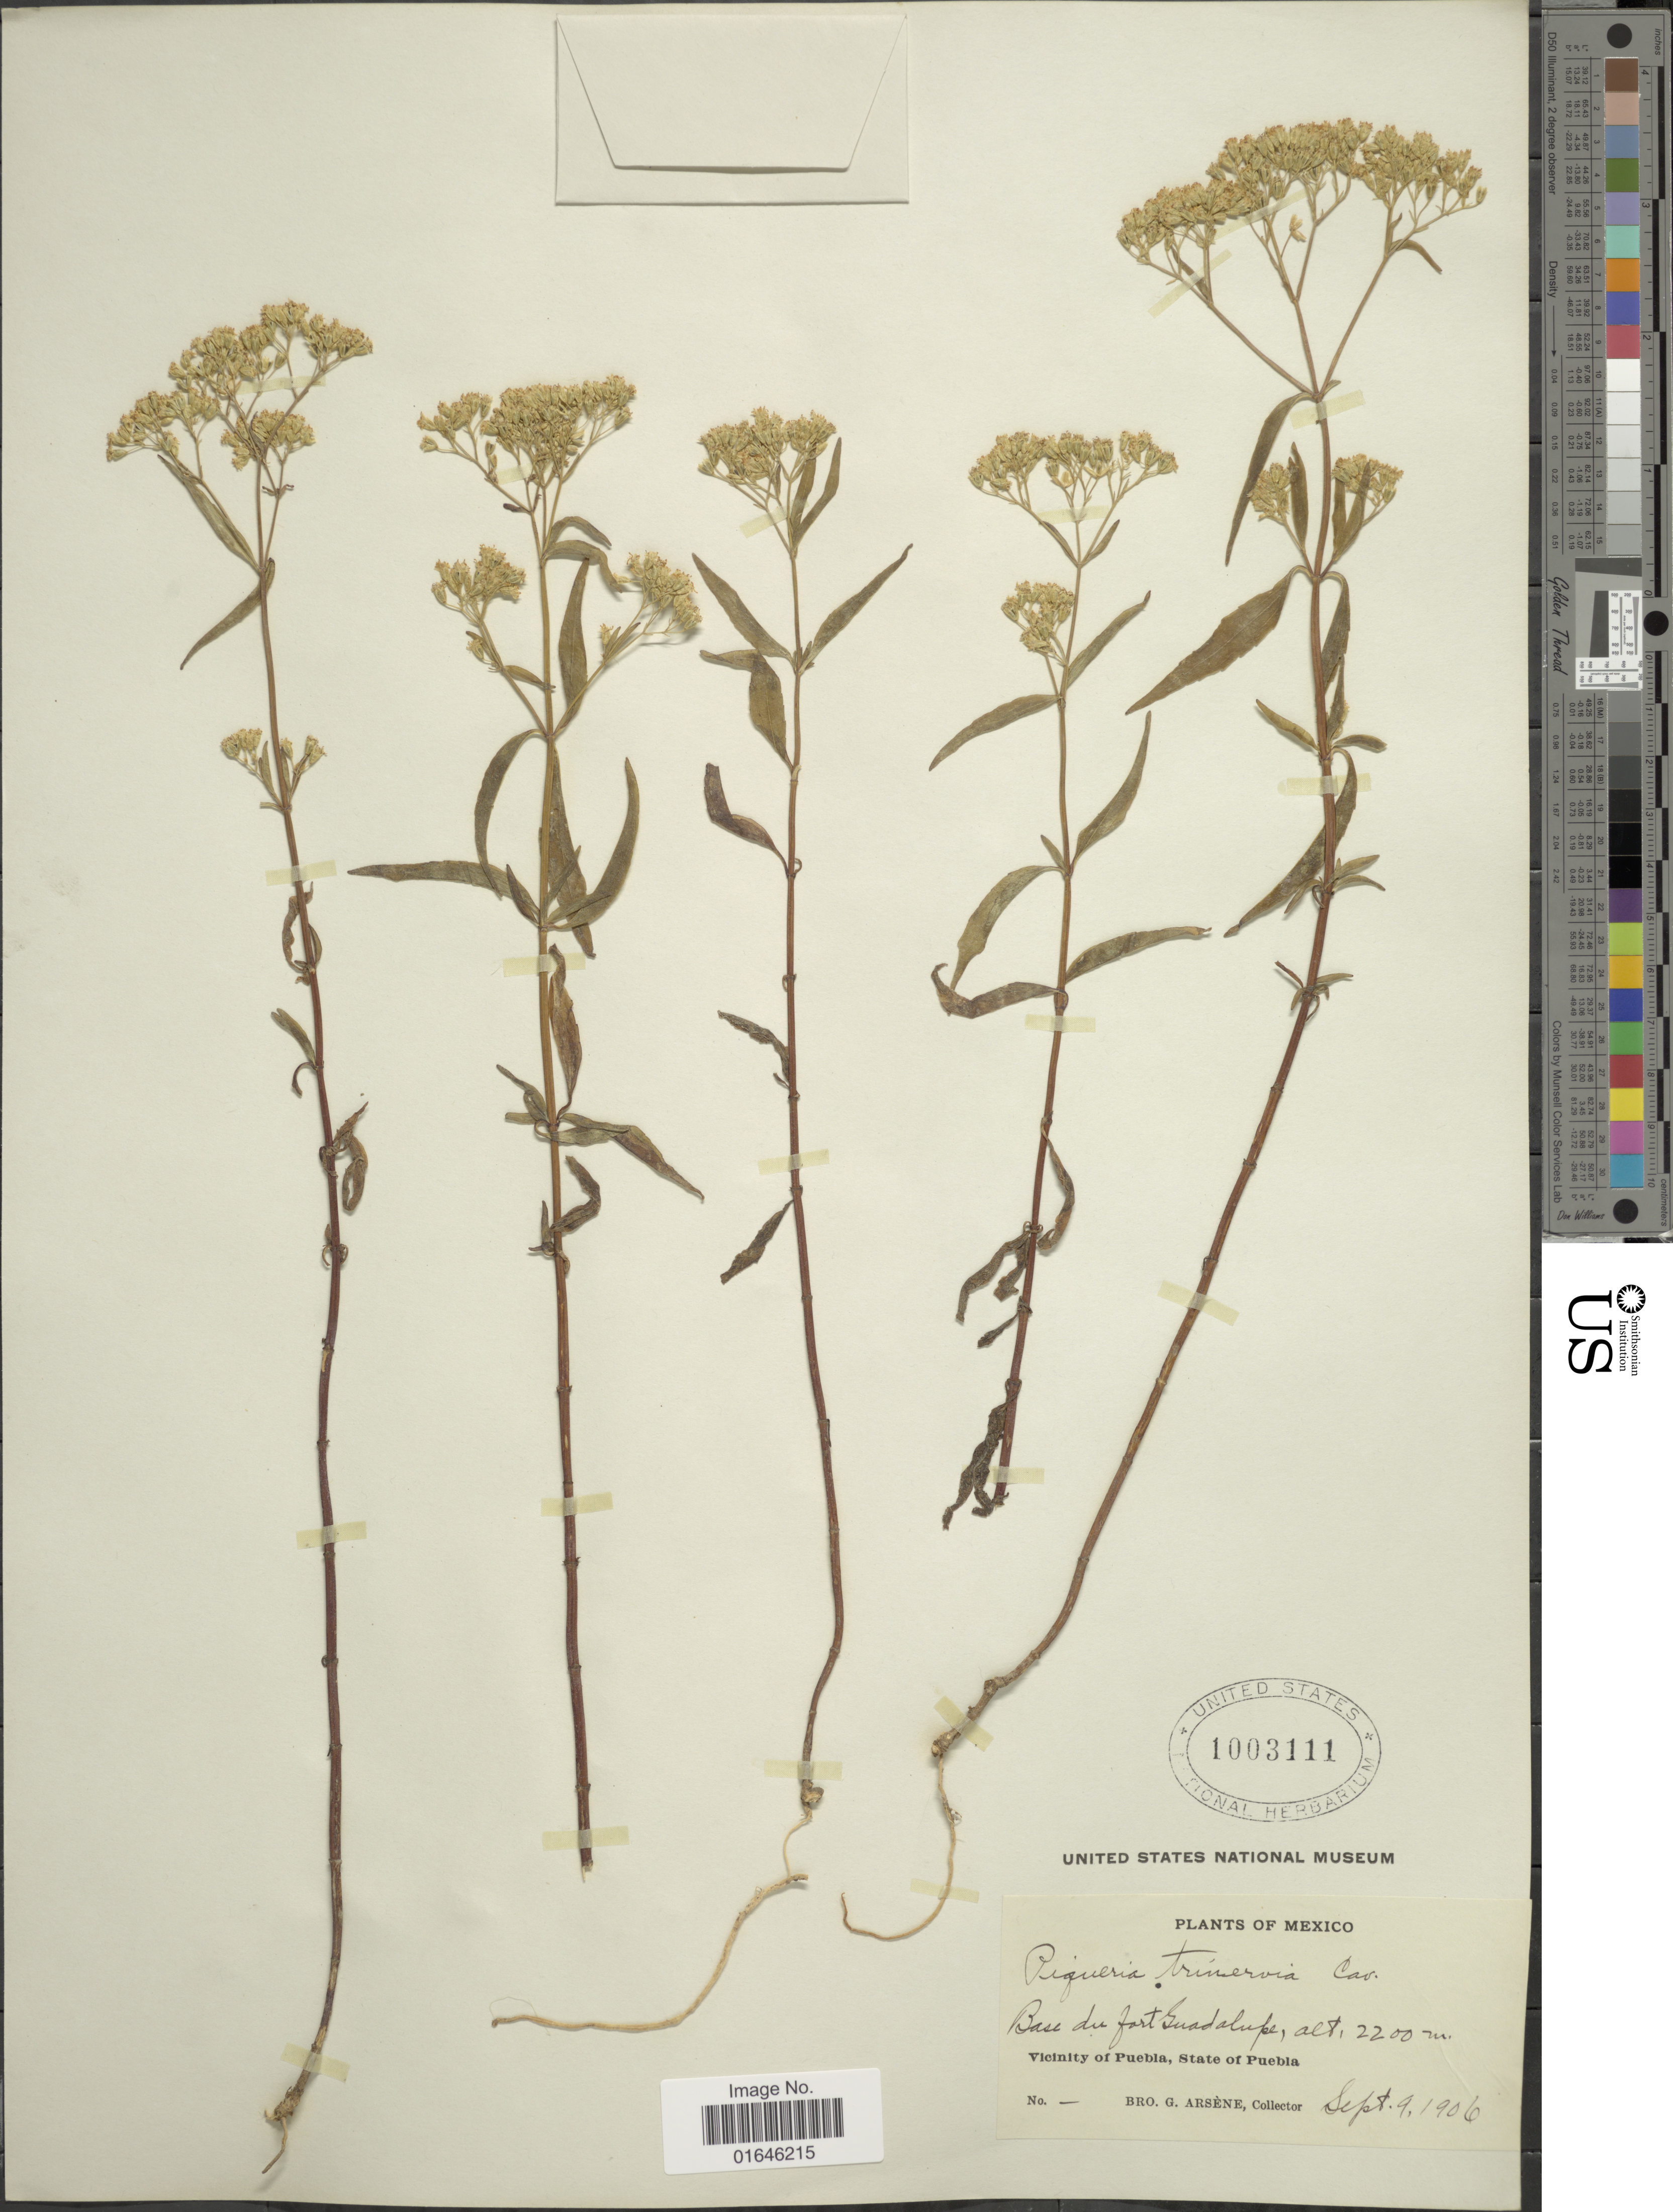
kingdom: Plantae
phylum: Tracheophyta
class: Magnoliopsida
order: Asterales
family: Asteraceae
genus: Piqueria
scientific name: Piqueria trinervia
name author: Cav.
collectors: Bro. G. Arsène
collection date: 1906-09-09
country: Mexico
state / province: Puebla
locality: Base du fort, Guadalupe, Vicinity of Puebla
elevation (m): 2200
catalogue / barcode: US 1003111